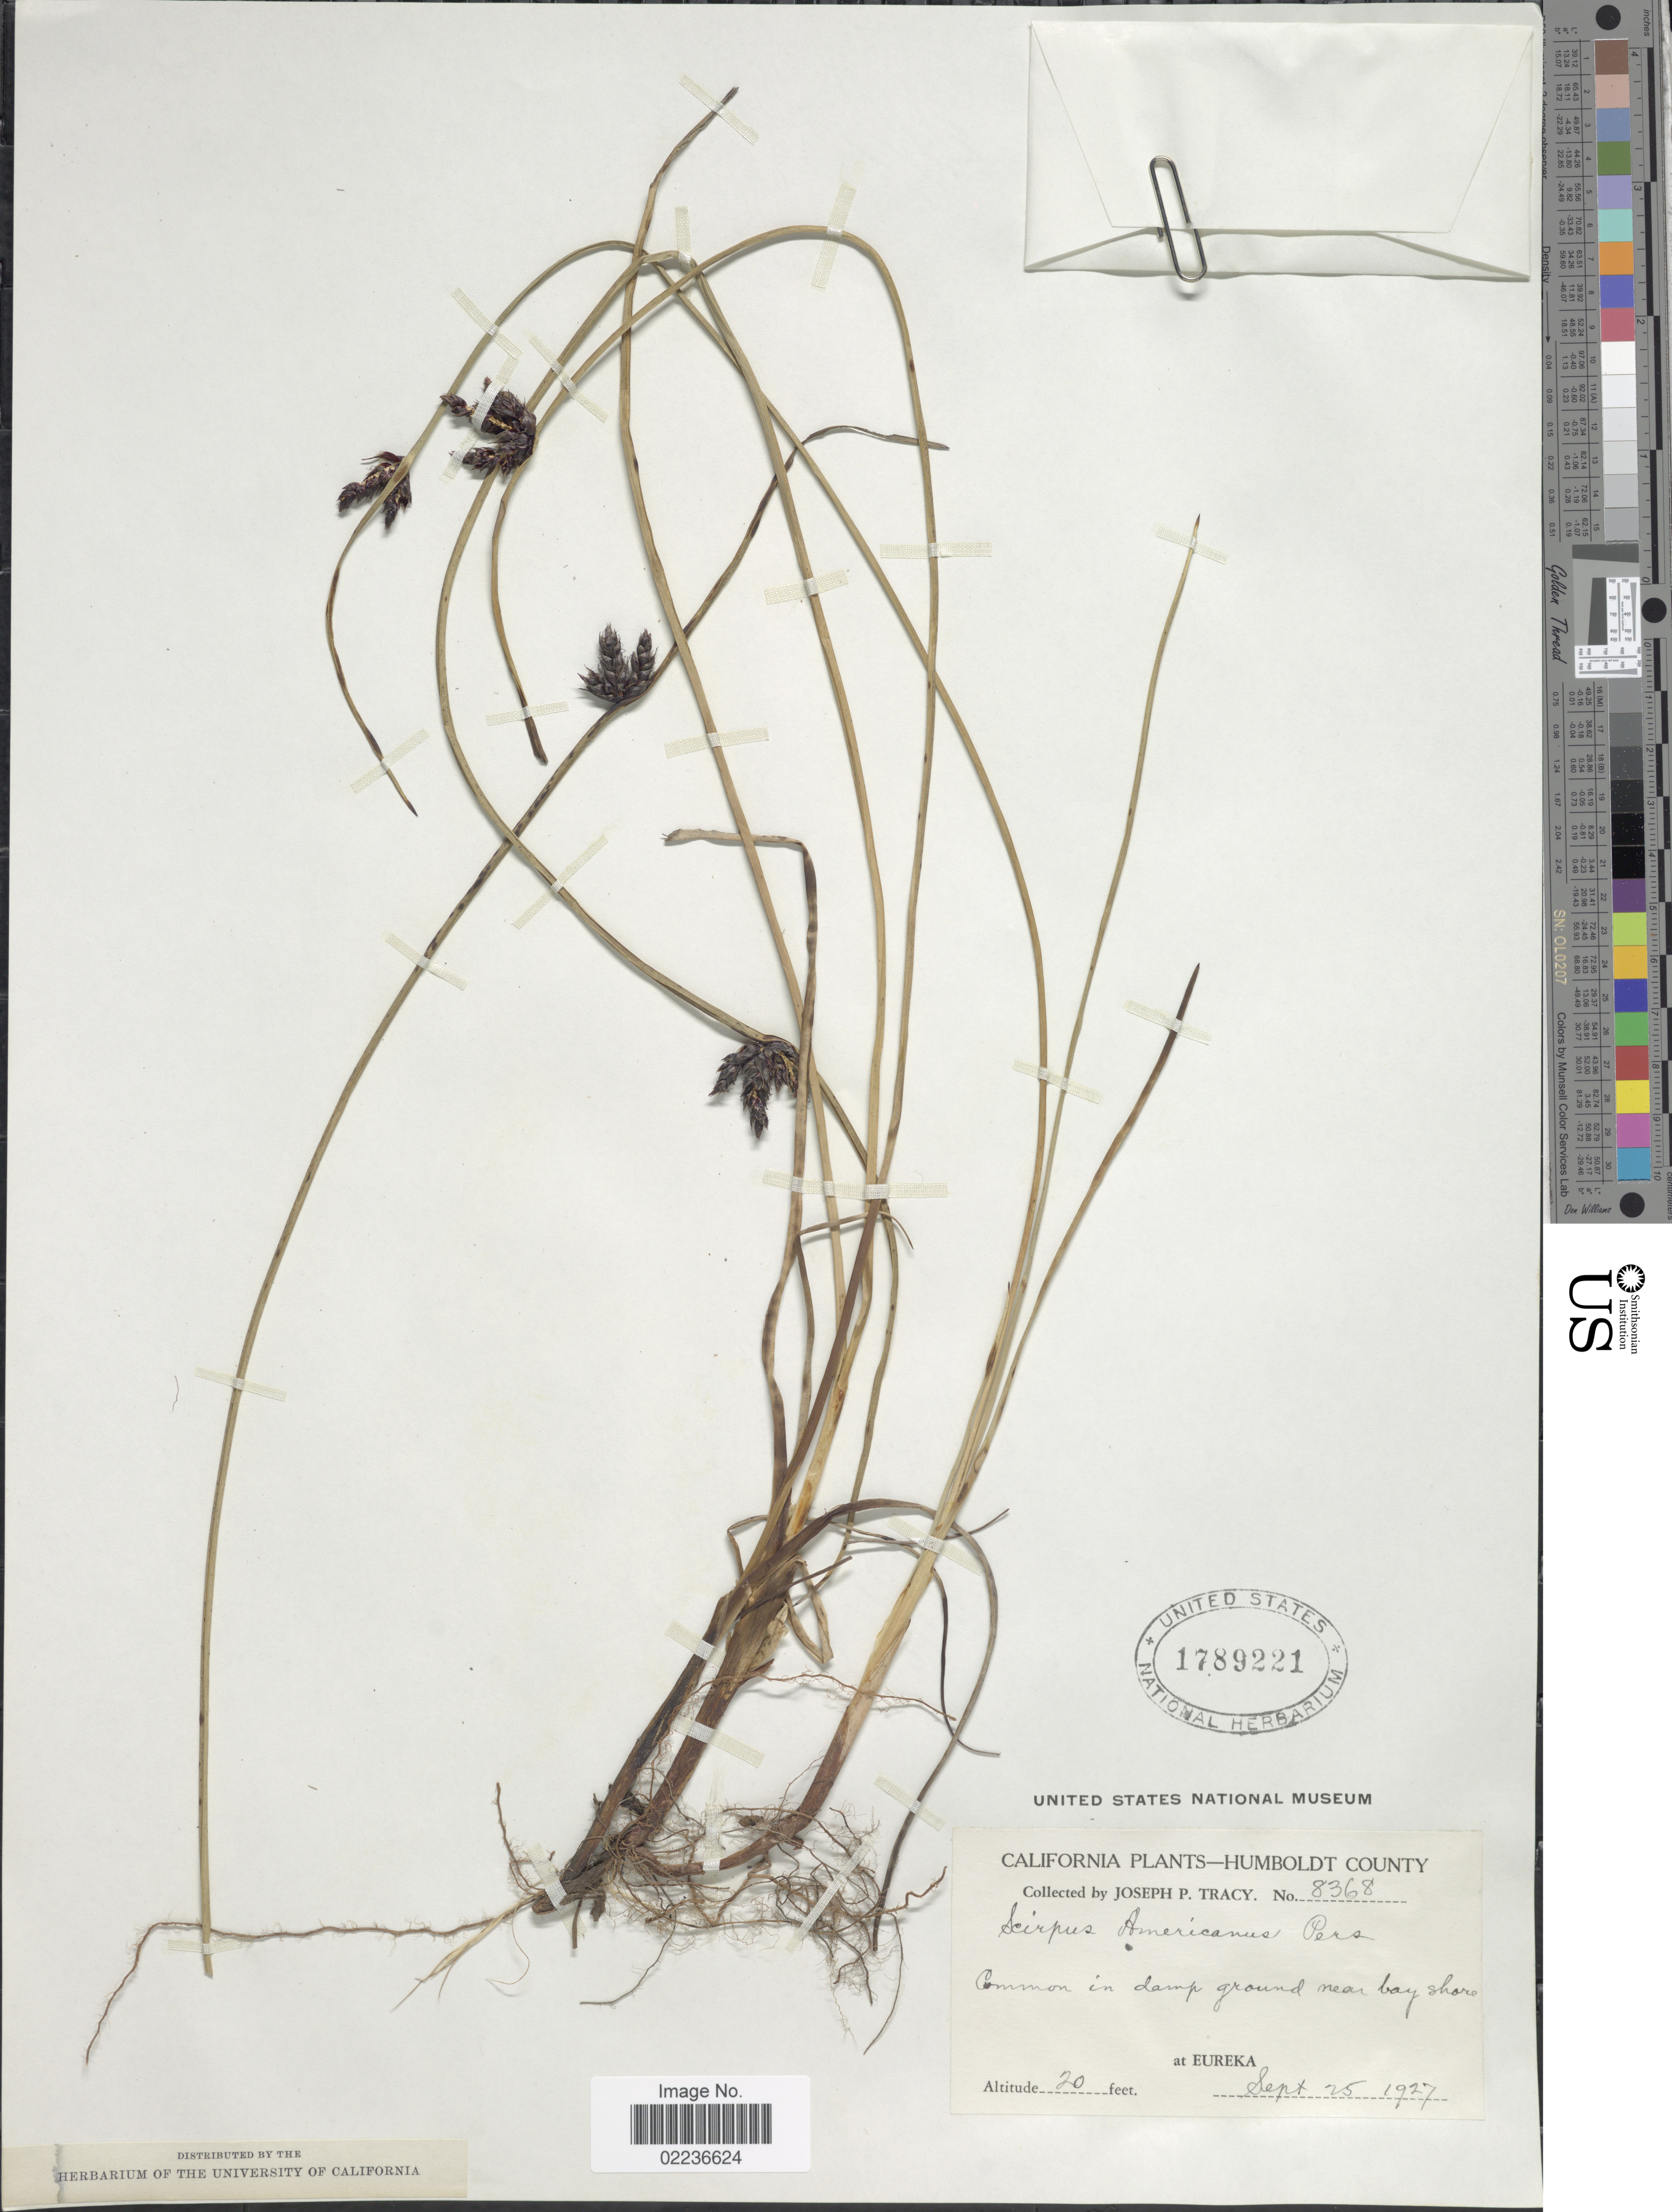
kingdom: Plantae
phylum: Tracheophyta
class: Liliopsida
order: Poales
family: Cyperaceae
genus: Schoenoplectus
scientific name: Schoenoplectus pungens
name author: (Vahl) Palla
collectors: J. Tracy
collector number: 8368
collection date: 1927-09-25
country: United States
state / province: California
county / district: Humboldt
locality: Humboldt-County, in damp ground near bay shore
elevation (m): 6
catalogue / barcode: US 1789221